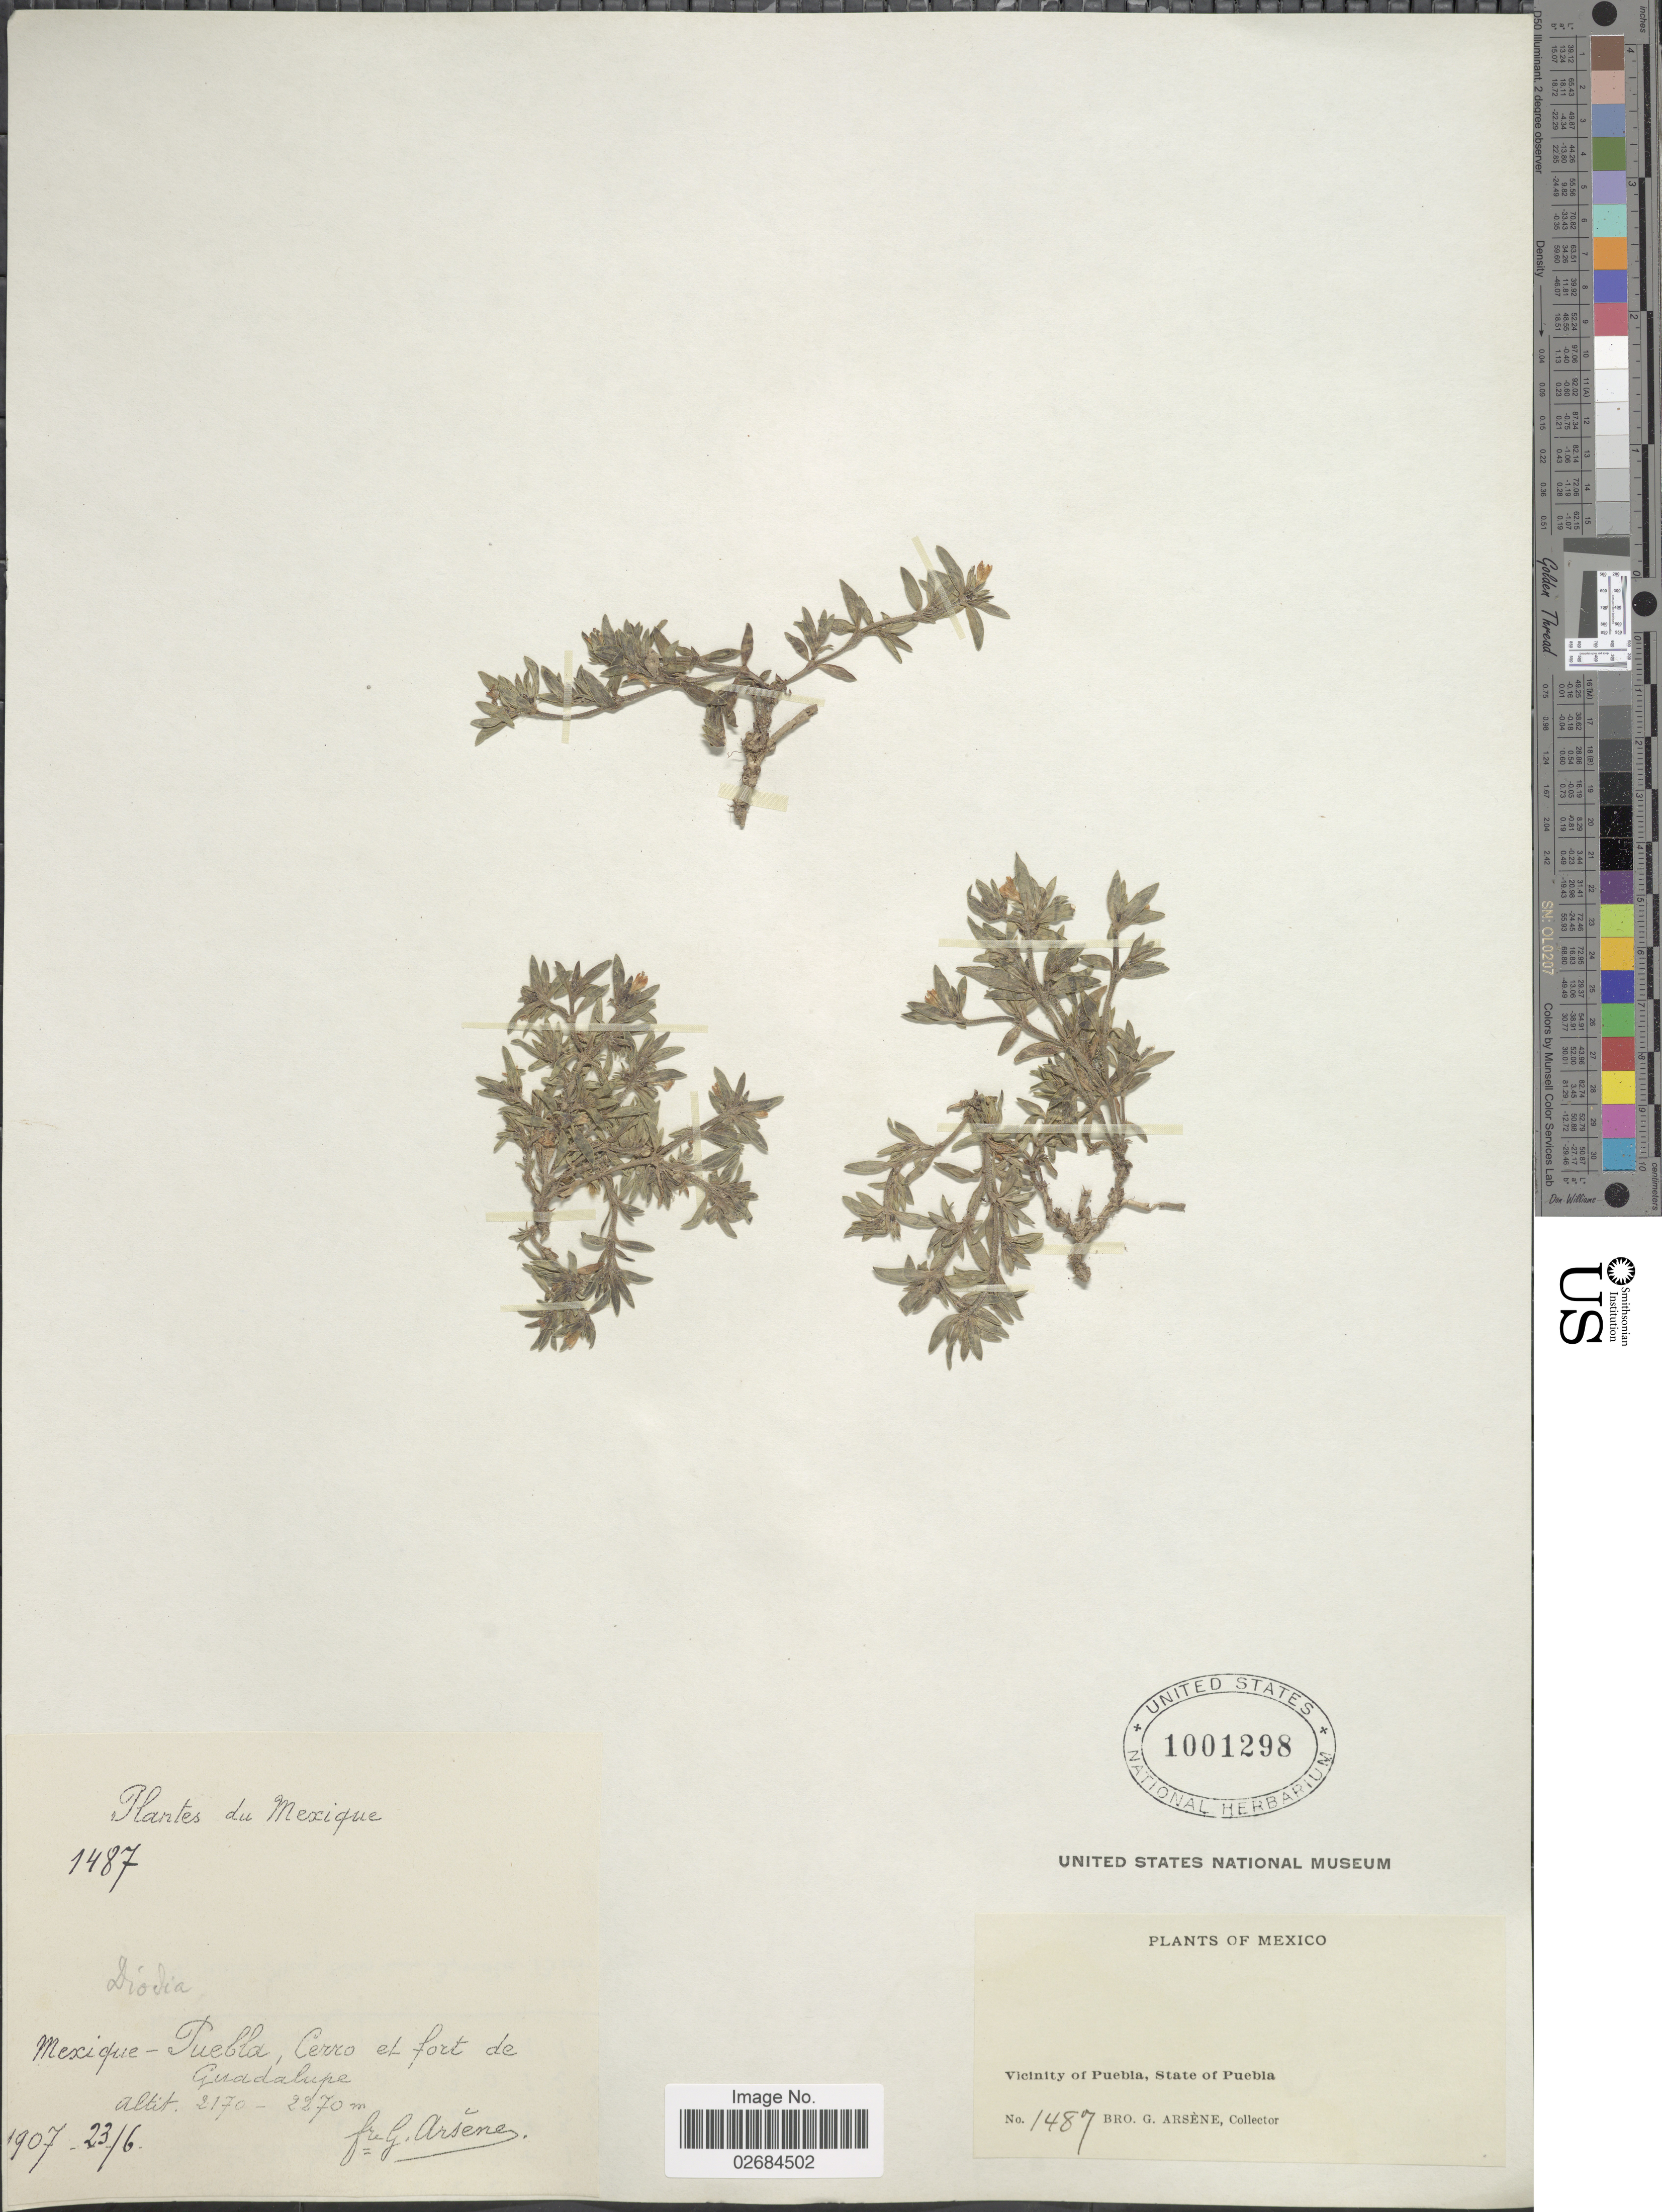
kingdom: Plantae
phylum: Tracheophyta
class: Magnoliopsida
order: Gentianales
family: Rubiaceae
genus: Diodia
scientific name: Diodia sp.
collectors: Bro. G. Arsène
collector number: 1487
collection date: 1907-06-23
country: Mexico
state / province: Puebla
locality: Cerro et fort de Guadalupe. Vicinity of Puebla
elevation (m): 2170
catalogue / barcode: US 1001298